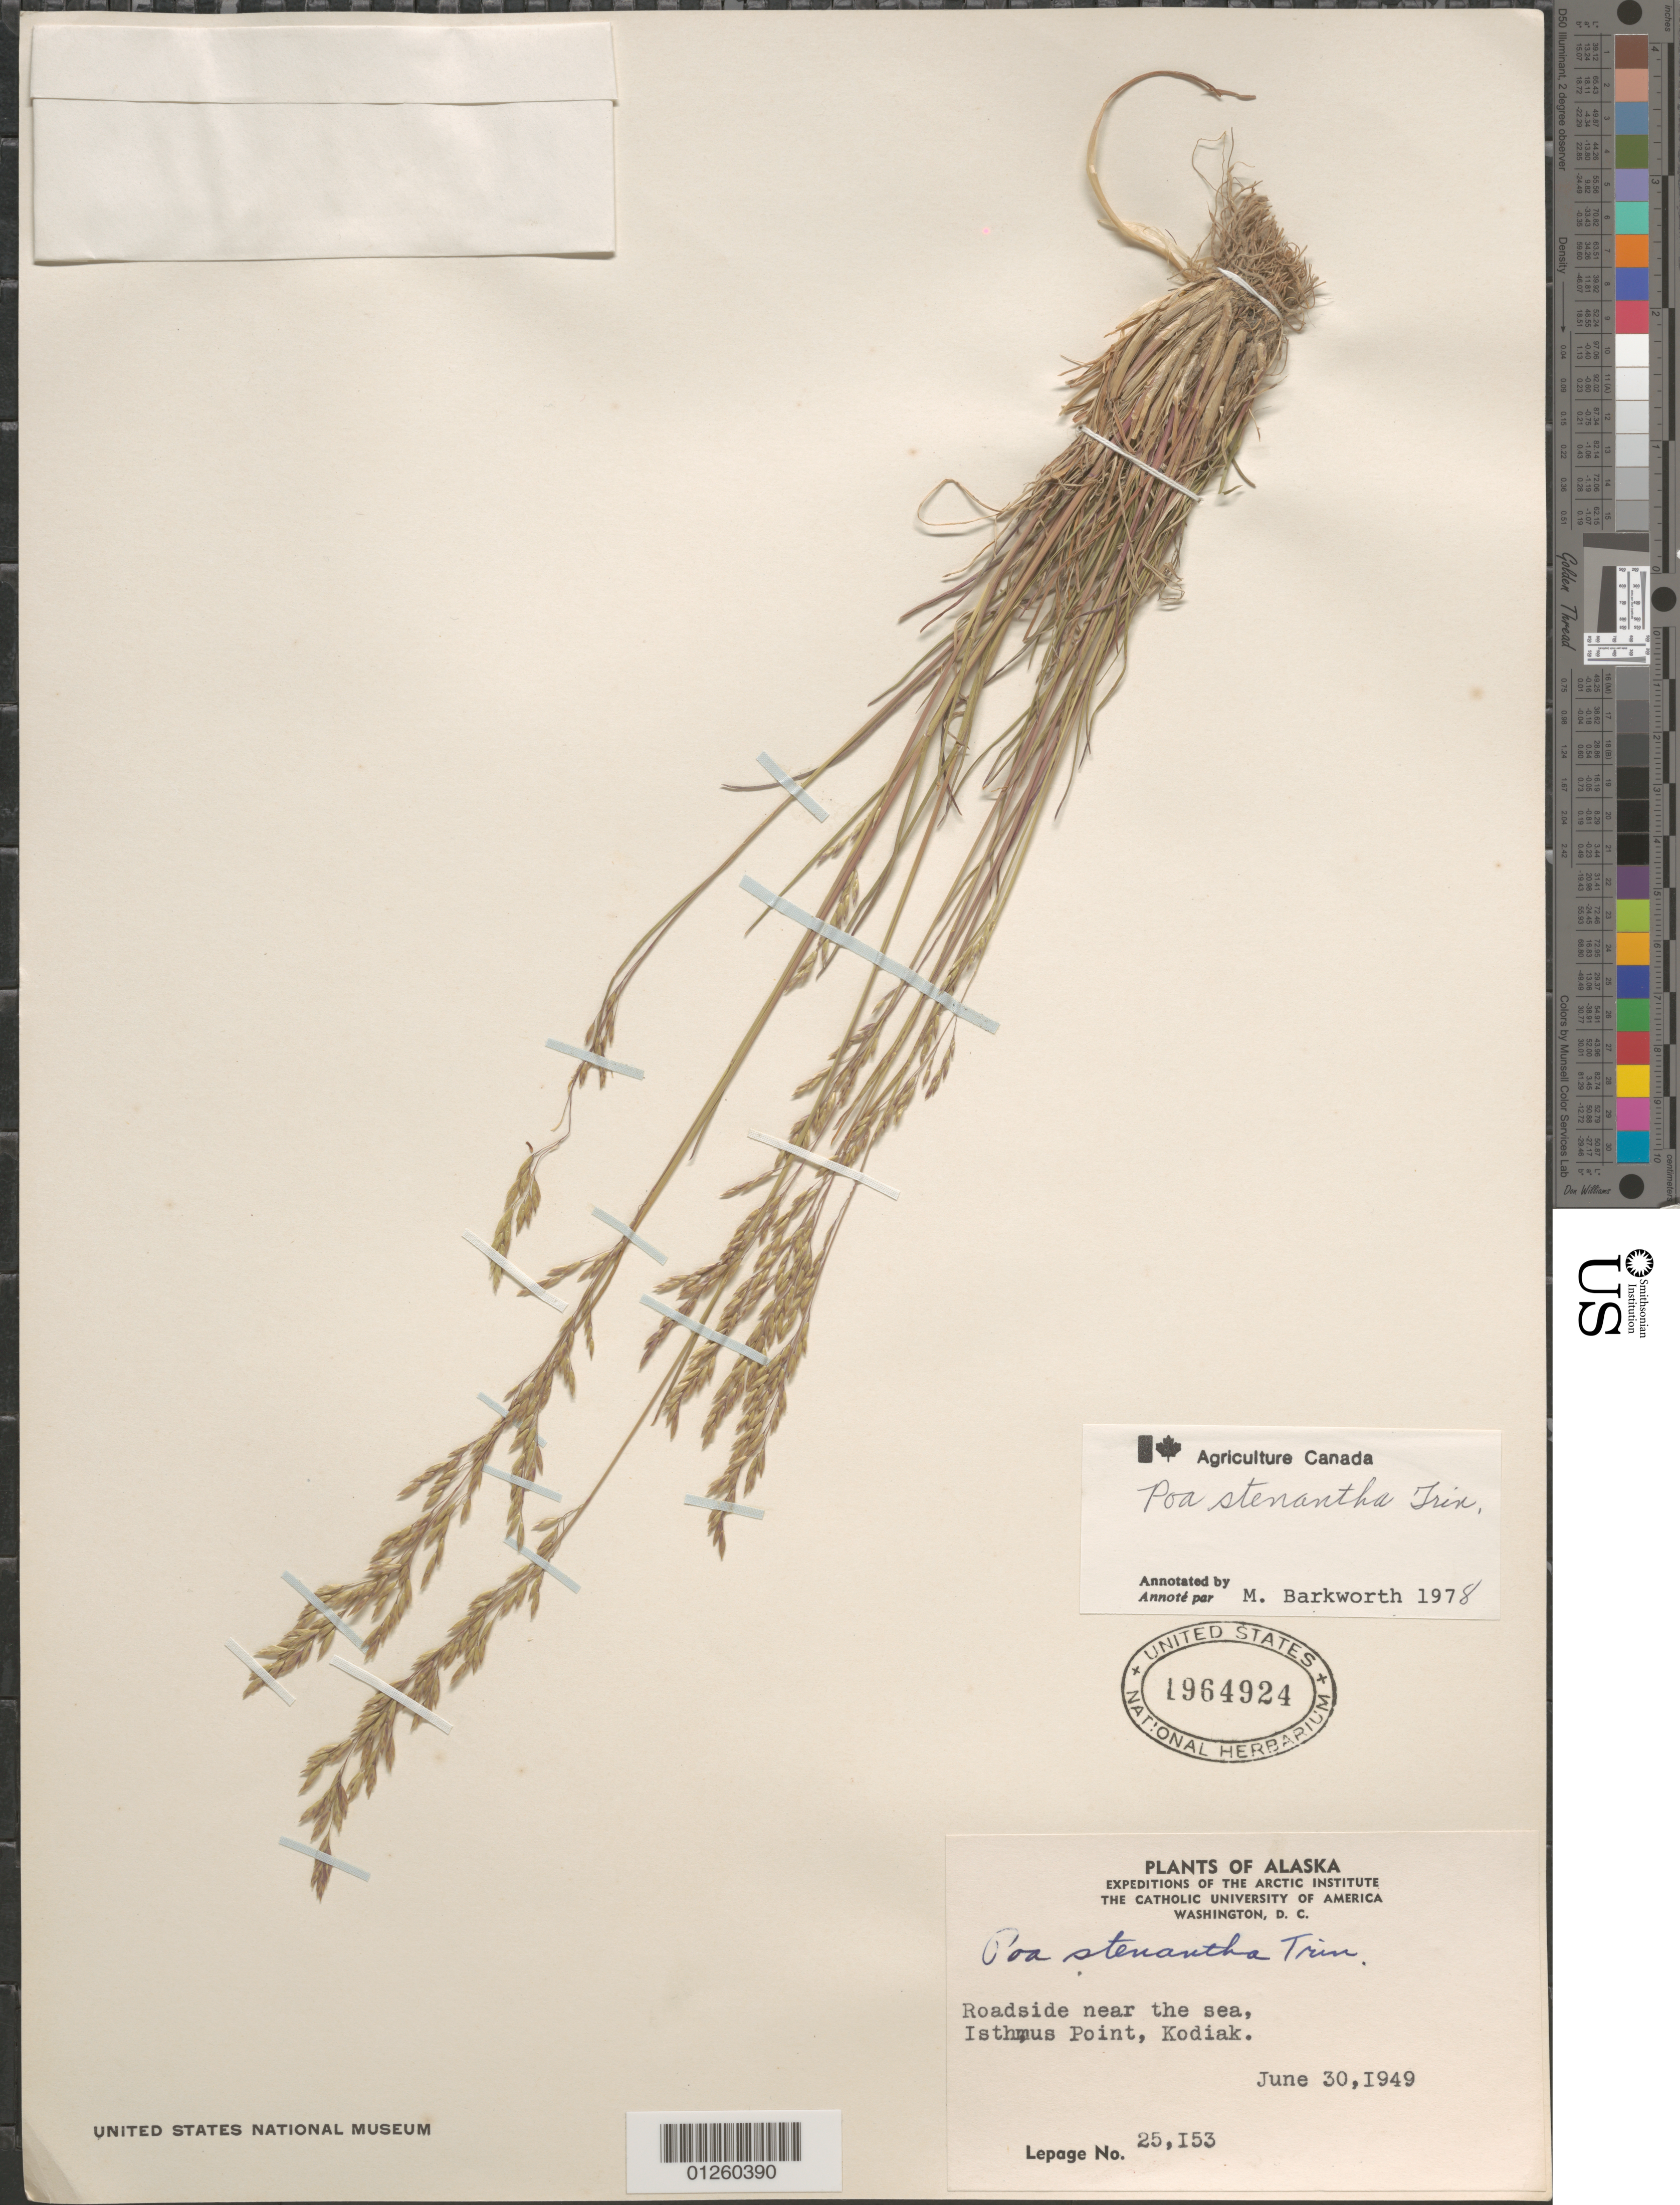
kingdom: Plantae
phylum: Tracheophyta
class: Liliopsida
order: Poales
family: Poaceae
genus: Poa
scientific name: Poa stenantha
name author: Trin.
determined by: Soreng, Robert J., Research Associate (BOT), Smithsonian Institution - National Museum of Natural History (UNITED STATES)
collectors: -. LePage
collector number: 25,153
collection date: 1949-06-30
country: United States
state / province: Alaska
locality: Isthmus Point, Kodiak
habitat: Roadside near the sea.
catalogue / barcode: US 1964924